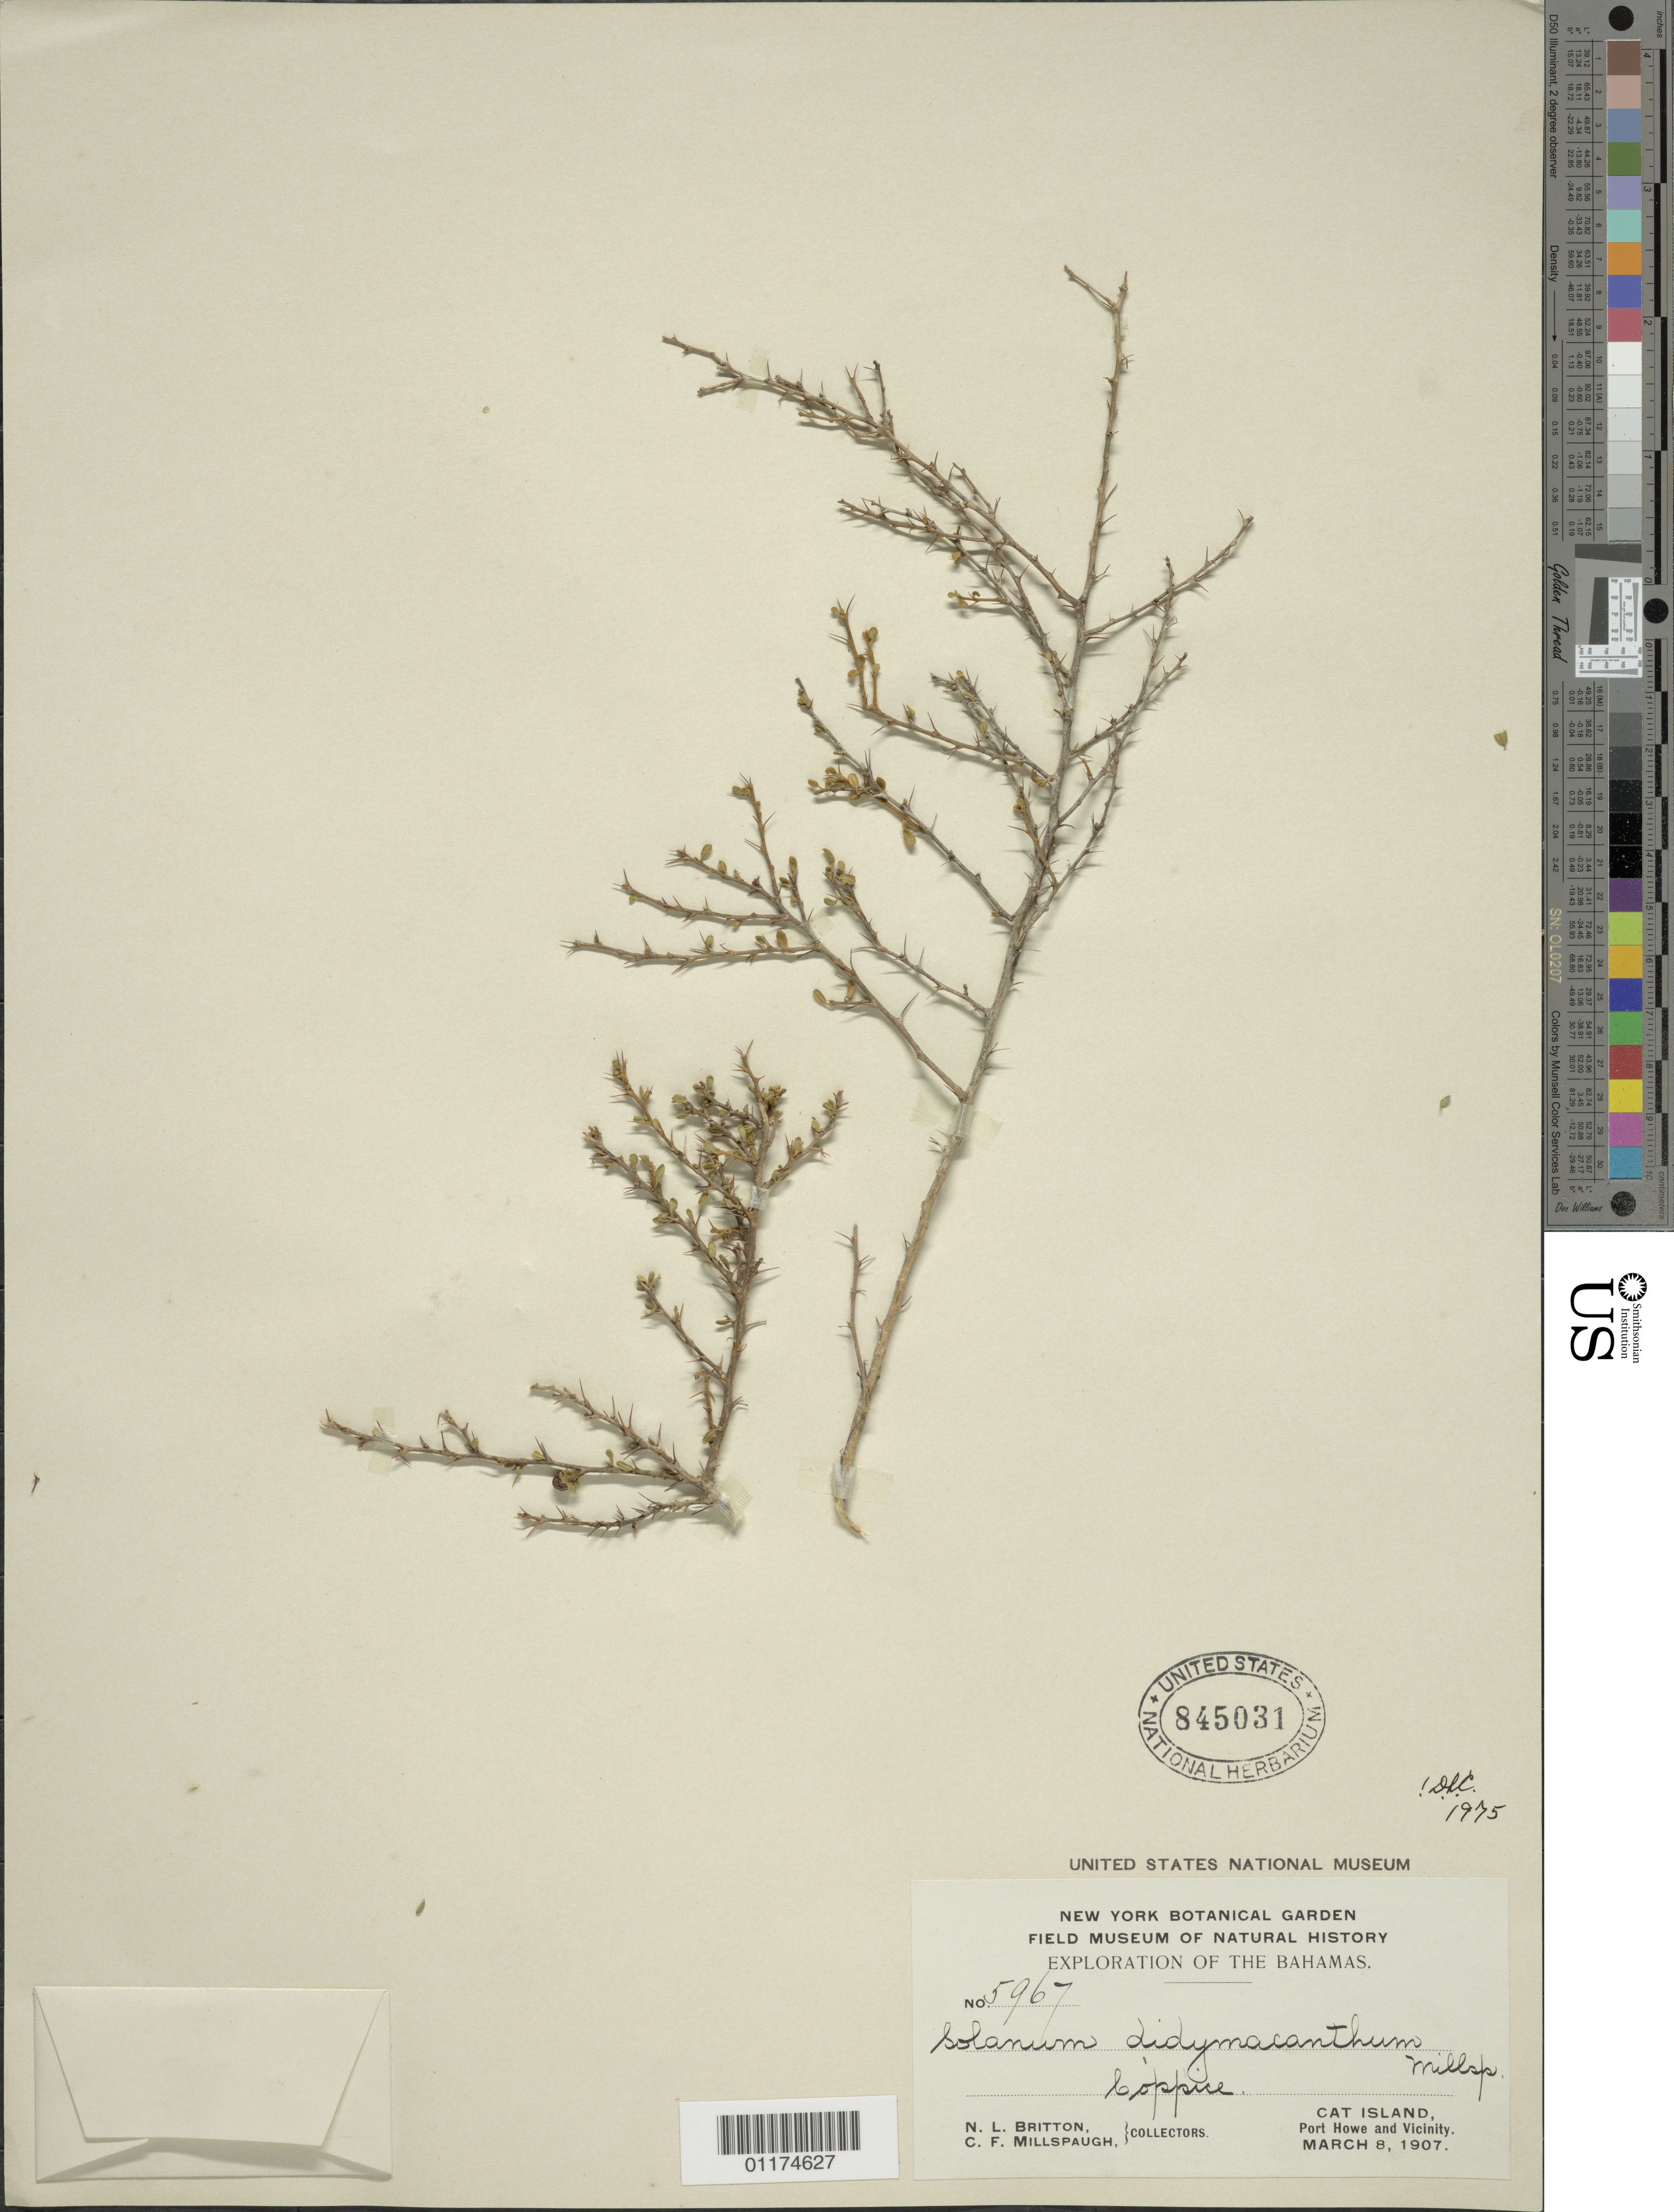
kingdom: Plantae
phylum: Tracheophyta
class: Magnoliopsida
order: Solanales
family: Solanaceae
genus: Solanum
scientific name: Solanum didymacanthum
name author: Millsp.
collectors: N. Britton & C. F. Millspaugh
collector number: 5967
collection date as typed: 08 Mar 1907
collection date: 1907-03-08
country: Bahamas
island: Cat I.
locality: Port Howe and Vicinity.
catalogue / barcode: US 845031